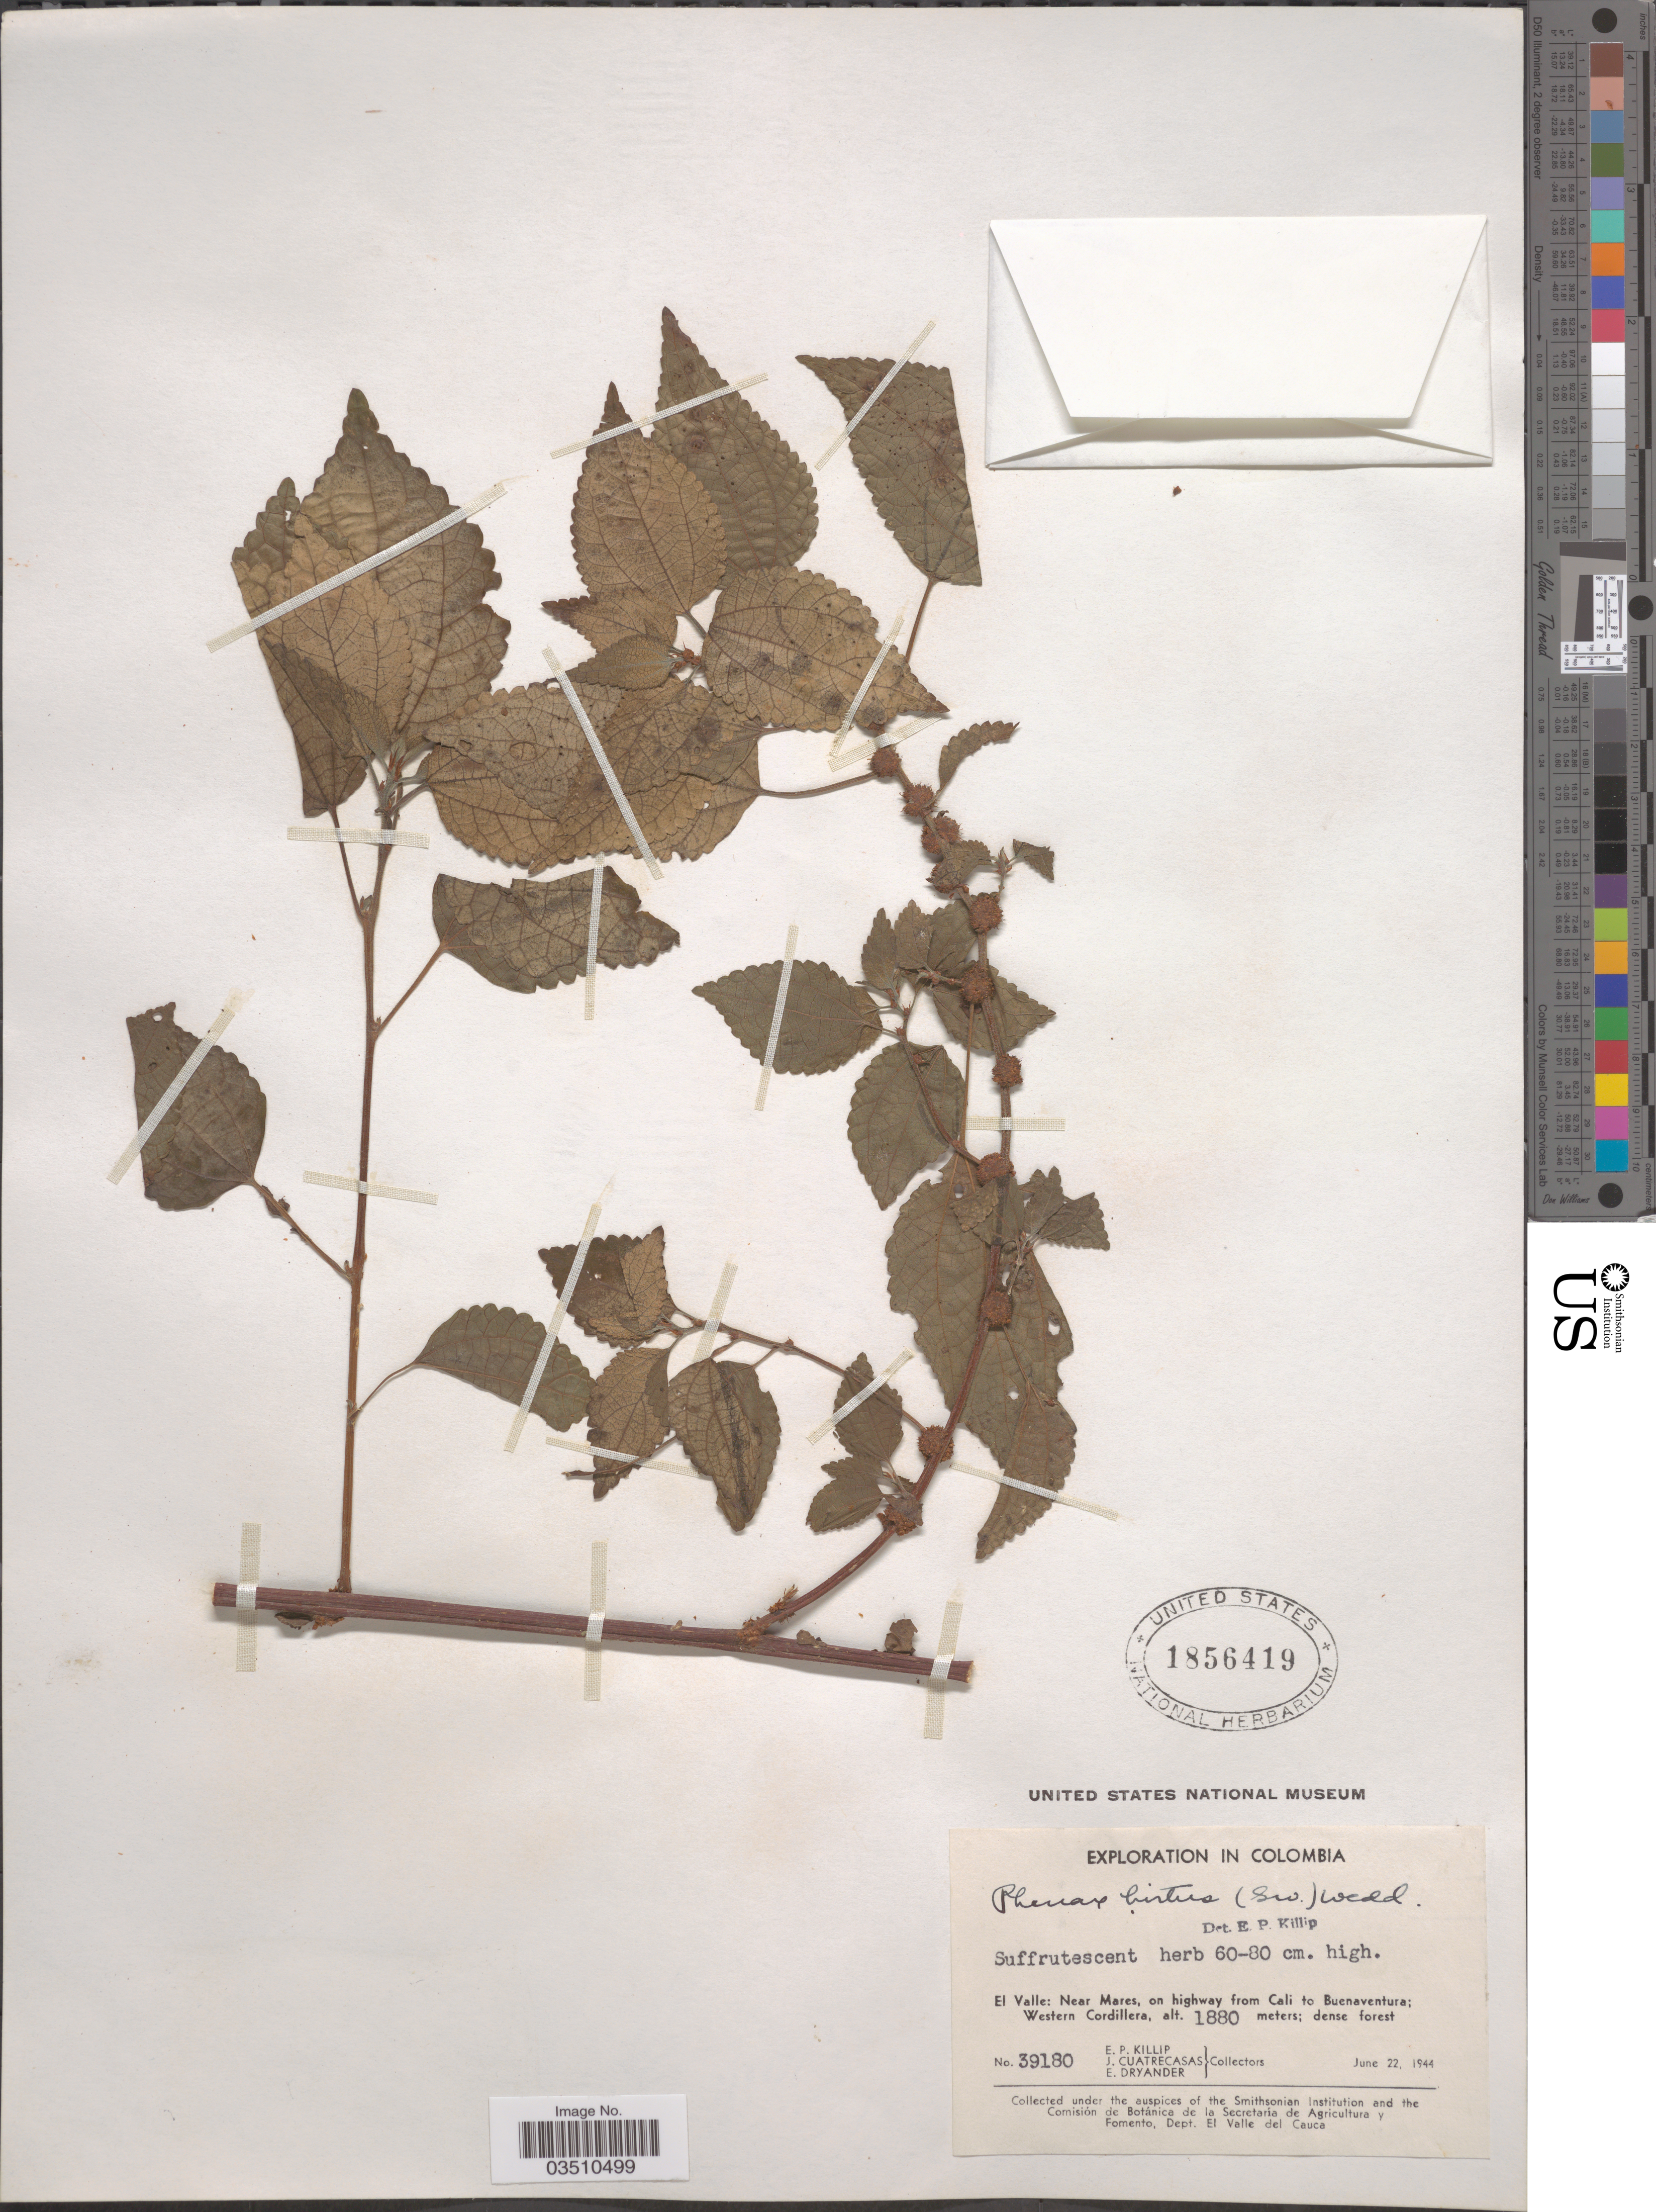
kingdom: Plantae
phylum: Tracheophyta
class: Magnoliopsida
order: Rosales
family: Urticaceae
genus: Phenax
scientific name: Phenax hirtus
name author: (Sw.) Wedd.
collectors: E. P. Killip, J. Cuatrecasas & E. Dryander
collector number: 39180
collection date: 1944-06-22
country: Colombia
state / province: Valle del Cauca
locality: El Valle: Near Mares, on highway from Cali to Buenaventura; Western Cordillera.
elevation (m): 1880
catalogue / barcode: US 1856419